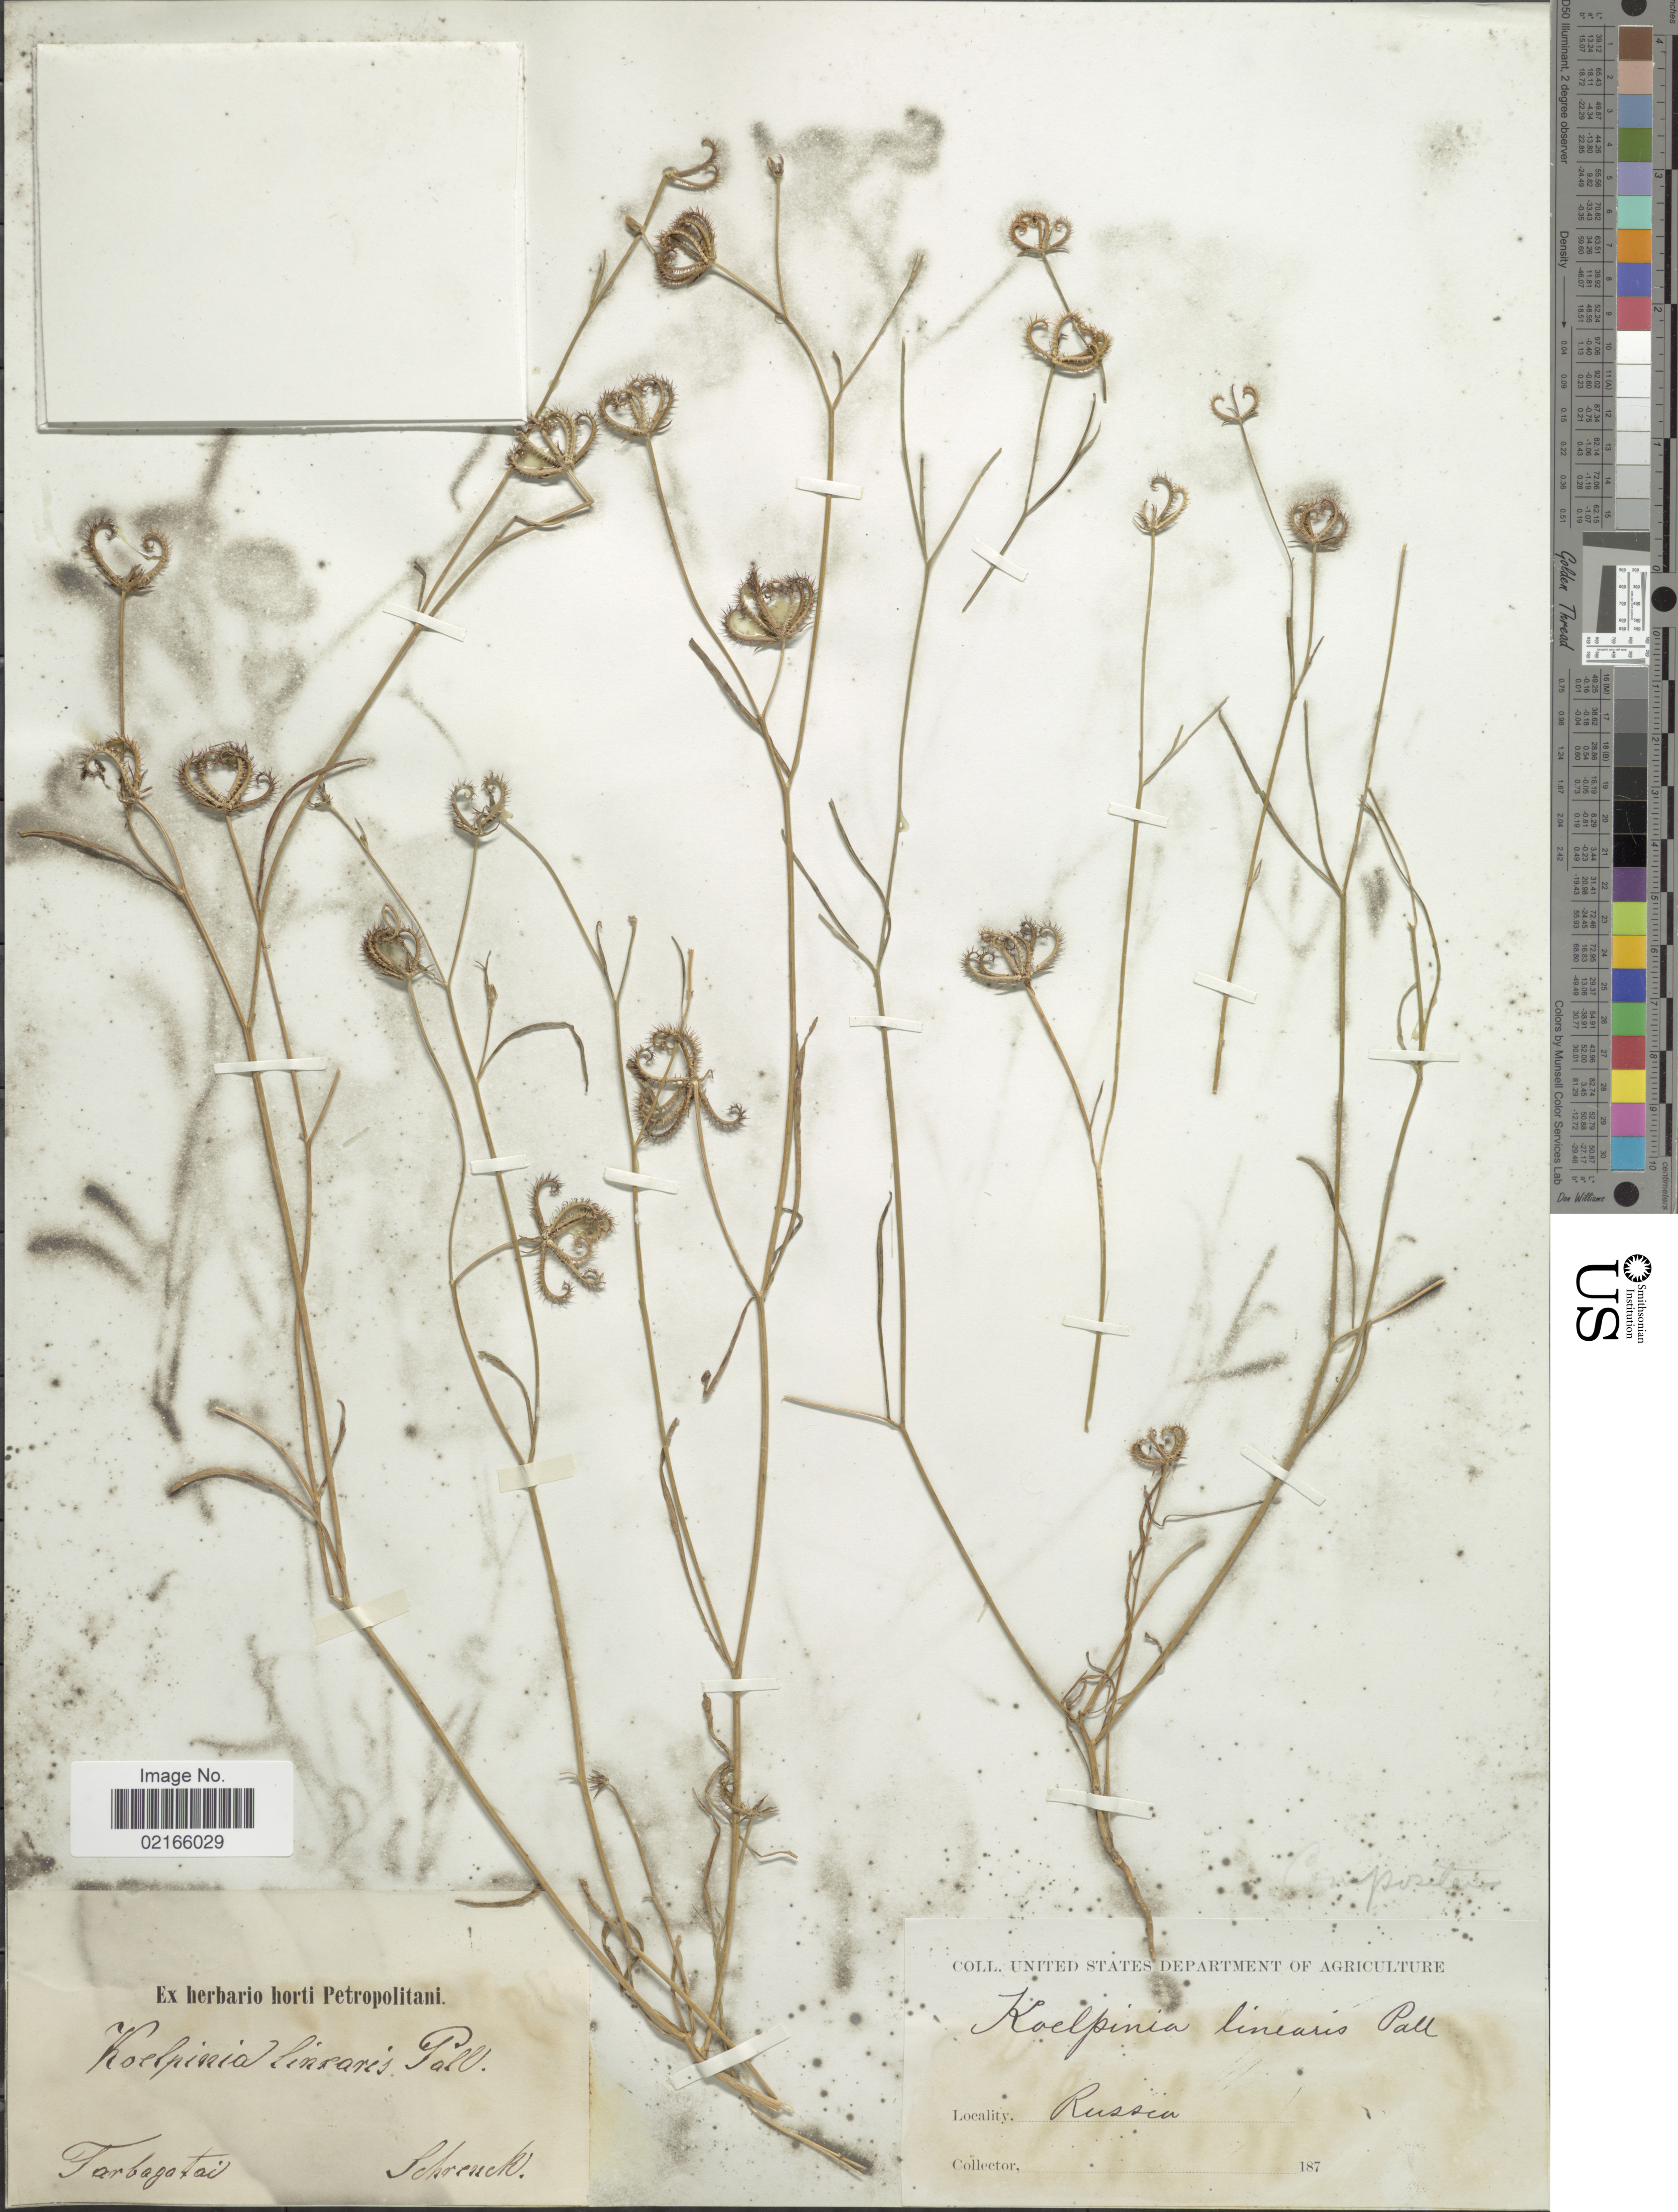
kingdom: Plantae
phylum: Tracheophyta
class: Magnoliopsida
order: Asterales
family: Asteraceae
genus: Koelpinia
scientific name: Koelpinia linearis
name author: Pall.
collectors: -- Schrenck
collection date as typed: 187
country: Russian Federation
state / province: Amur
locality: Tarbogatai